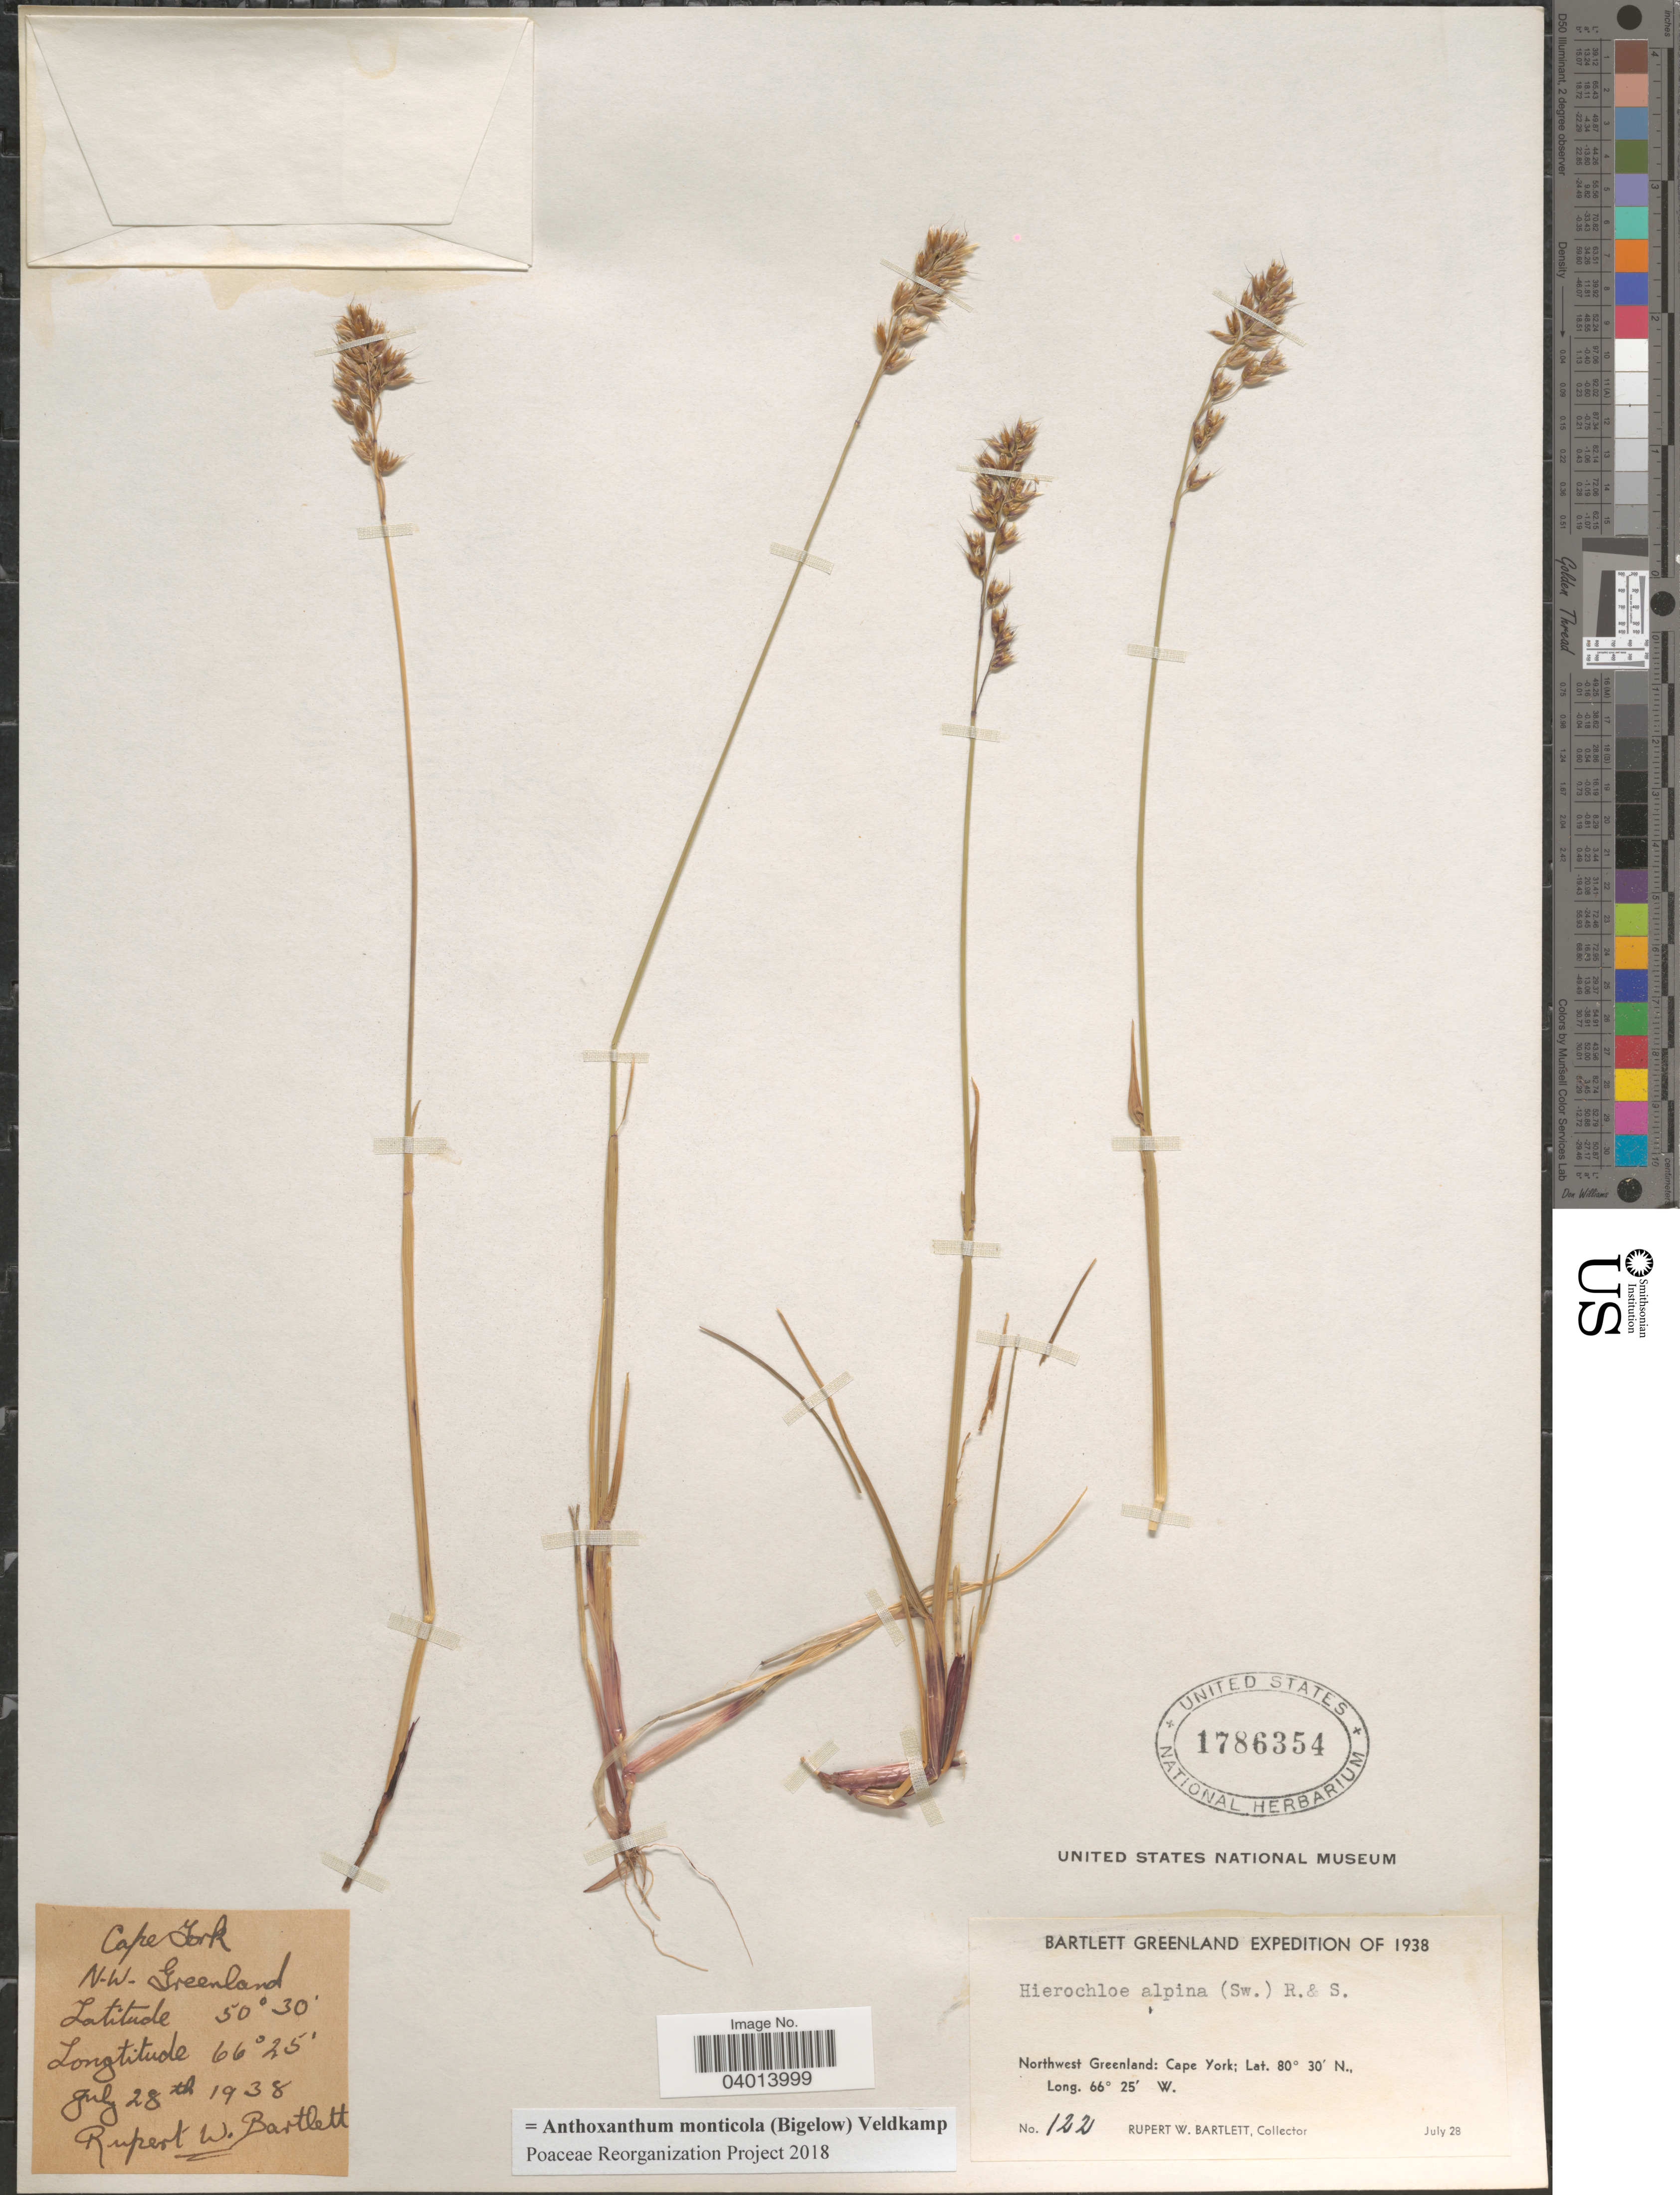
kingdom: Plantae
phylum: Tracheophyta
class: Liliopsida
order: Poales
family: Poaceae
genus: Anthoxanthum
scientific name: Anthoxanthum monticola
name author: (Bigelow) Veldkamp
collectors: R. W. Bartlett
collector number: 122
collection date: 1938-07-28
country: Greenland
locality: Northwest Greenland: Cape York.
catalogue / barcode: US 1786354